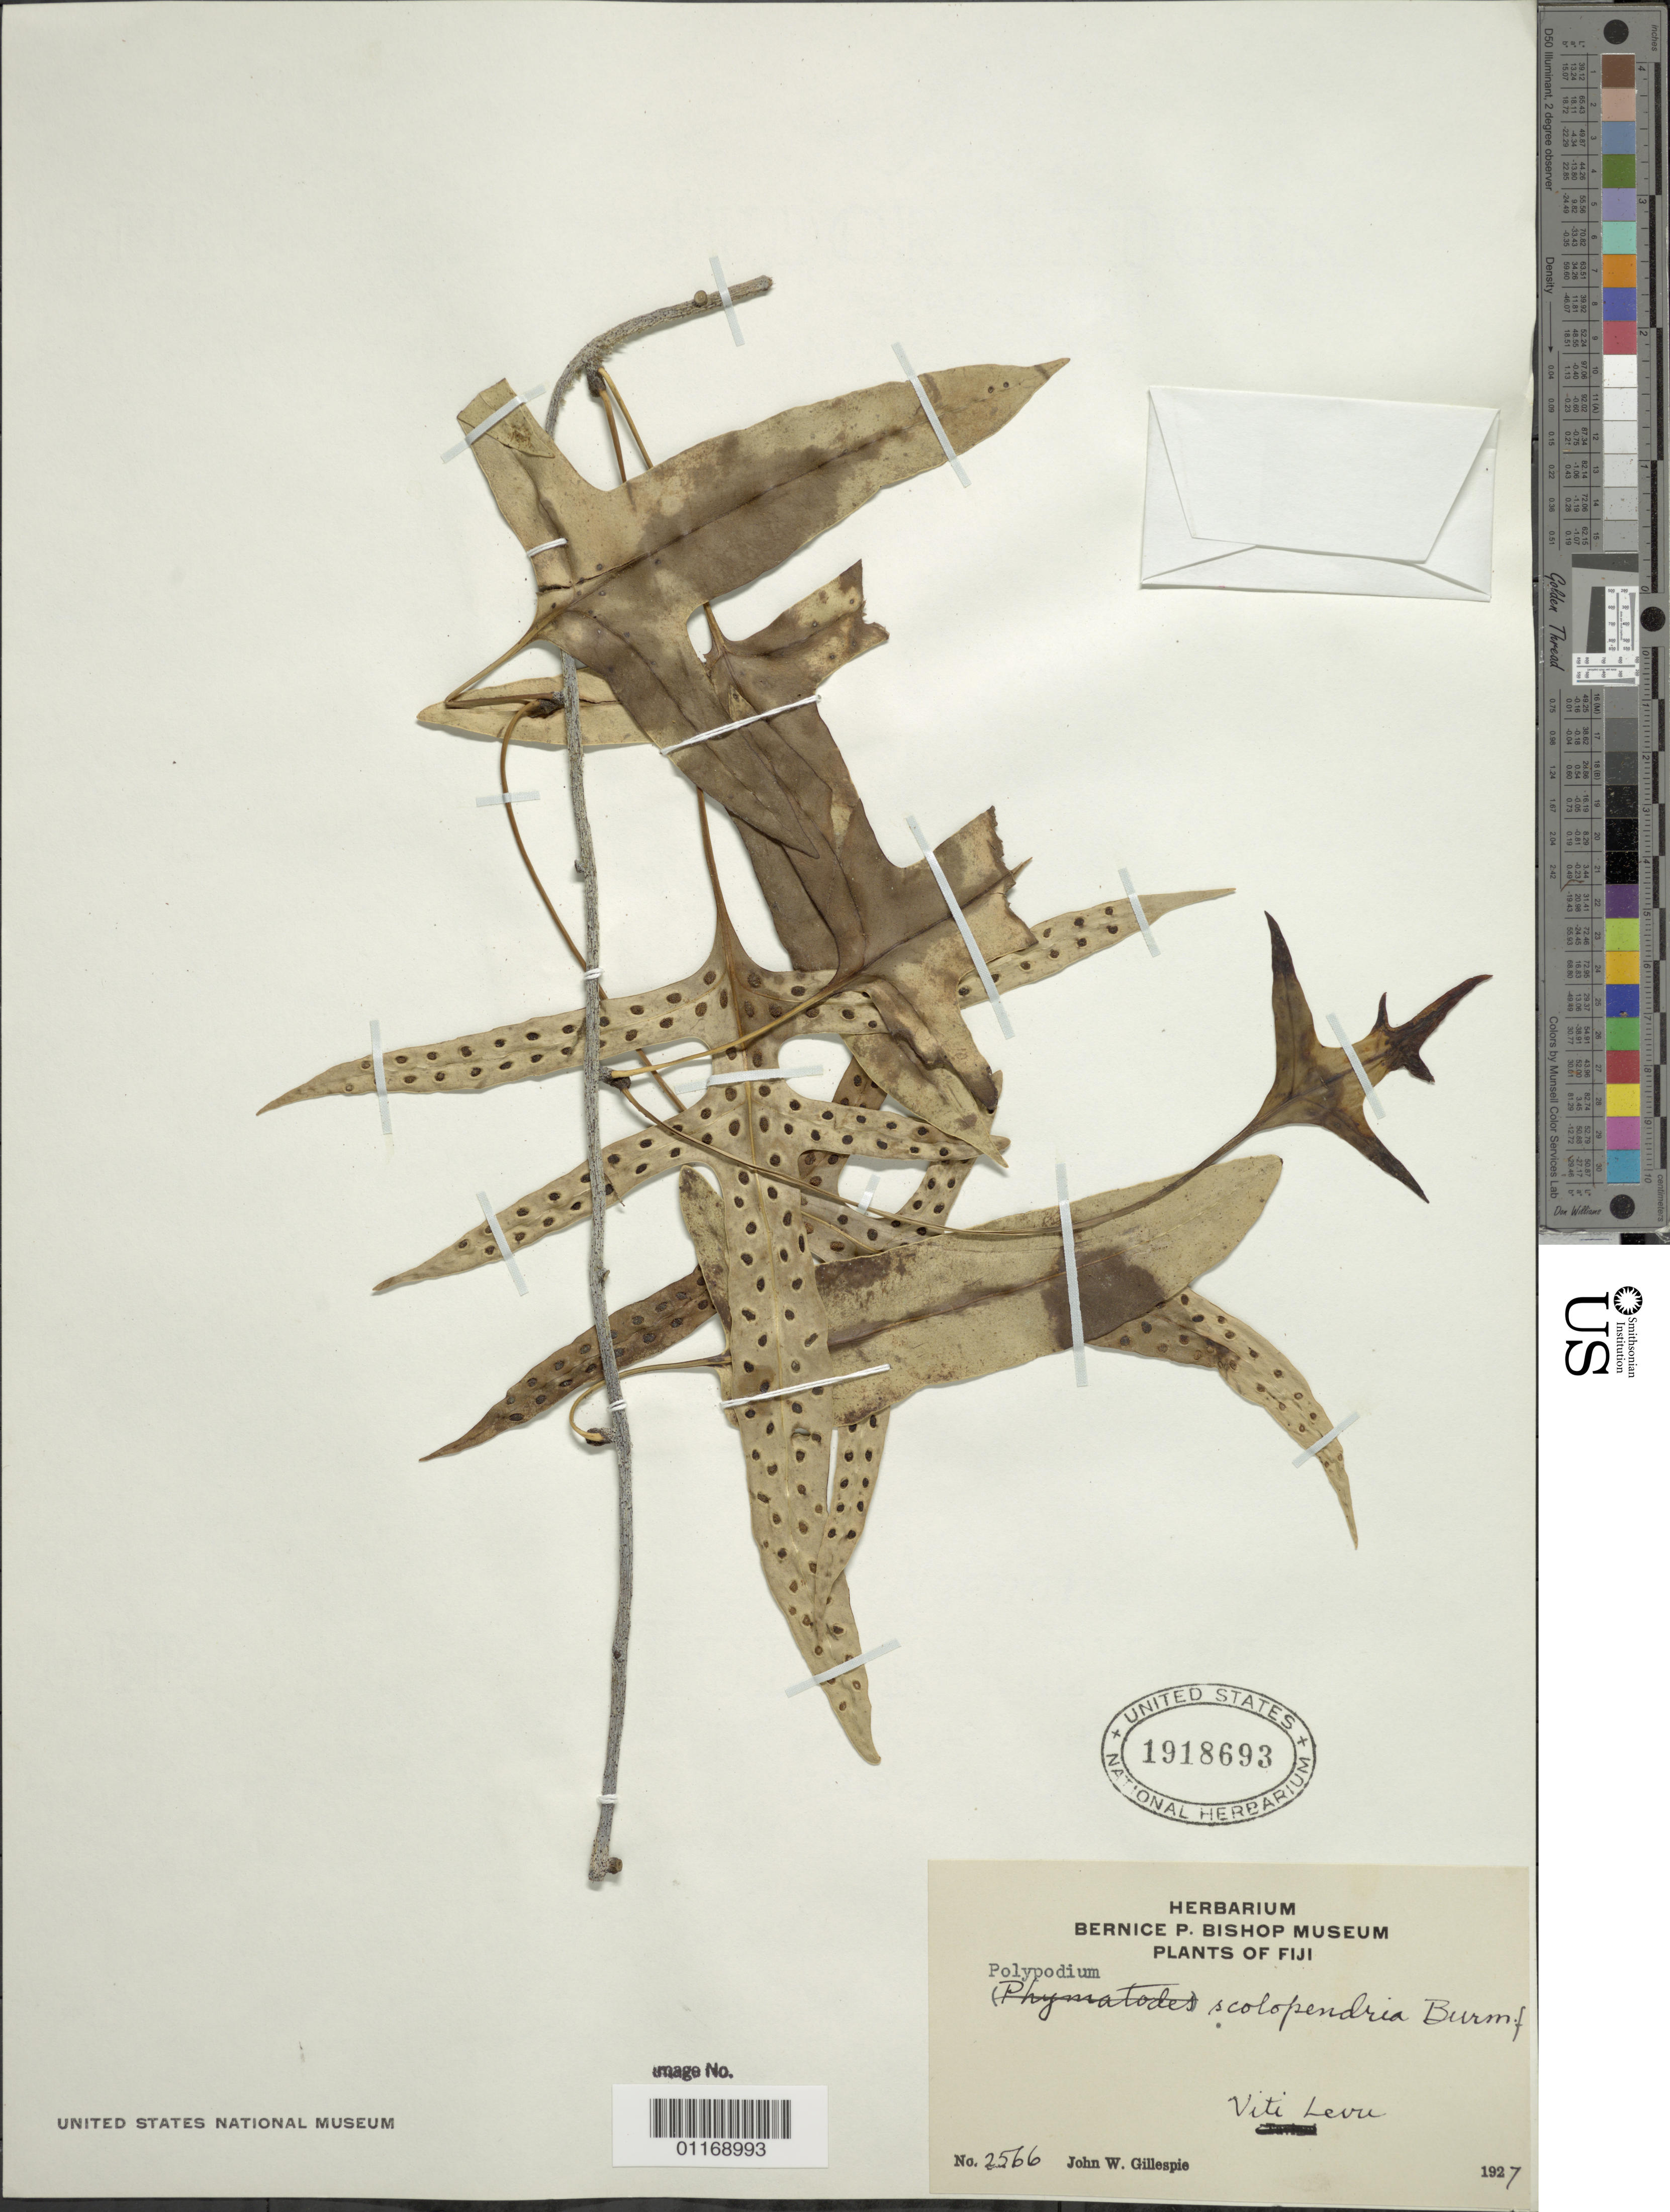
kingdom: Plantae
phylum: Tracheophyta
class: Polypodiopsida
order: Polypodiales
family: Polypodiaceae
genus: Polypodium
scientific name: Polypodium scolopendria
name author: Burm. f.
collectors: J. W. Gillespie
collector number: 2566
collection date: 1927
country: Fiji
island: Viti Levu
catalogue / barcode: US 1918693